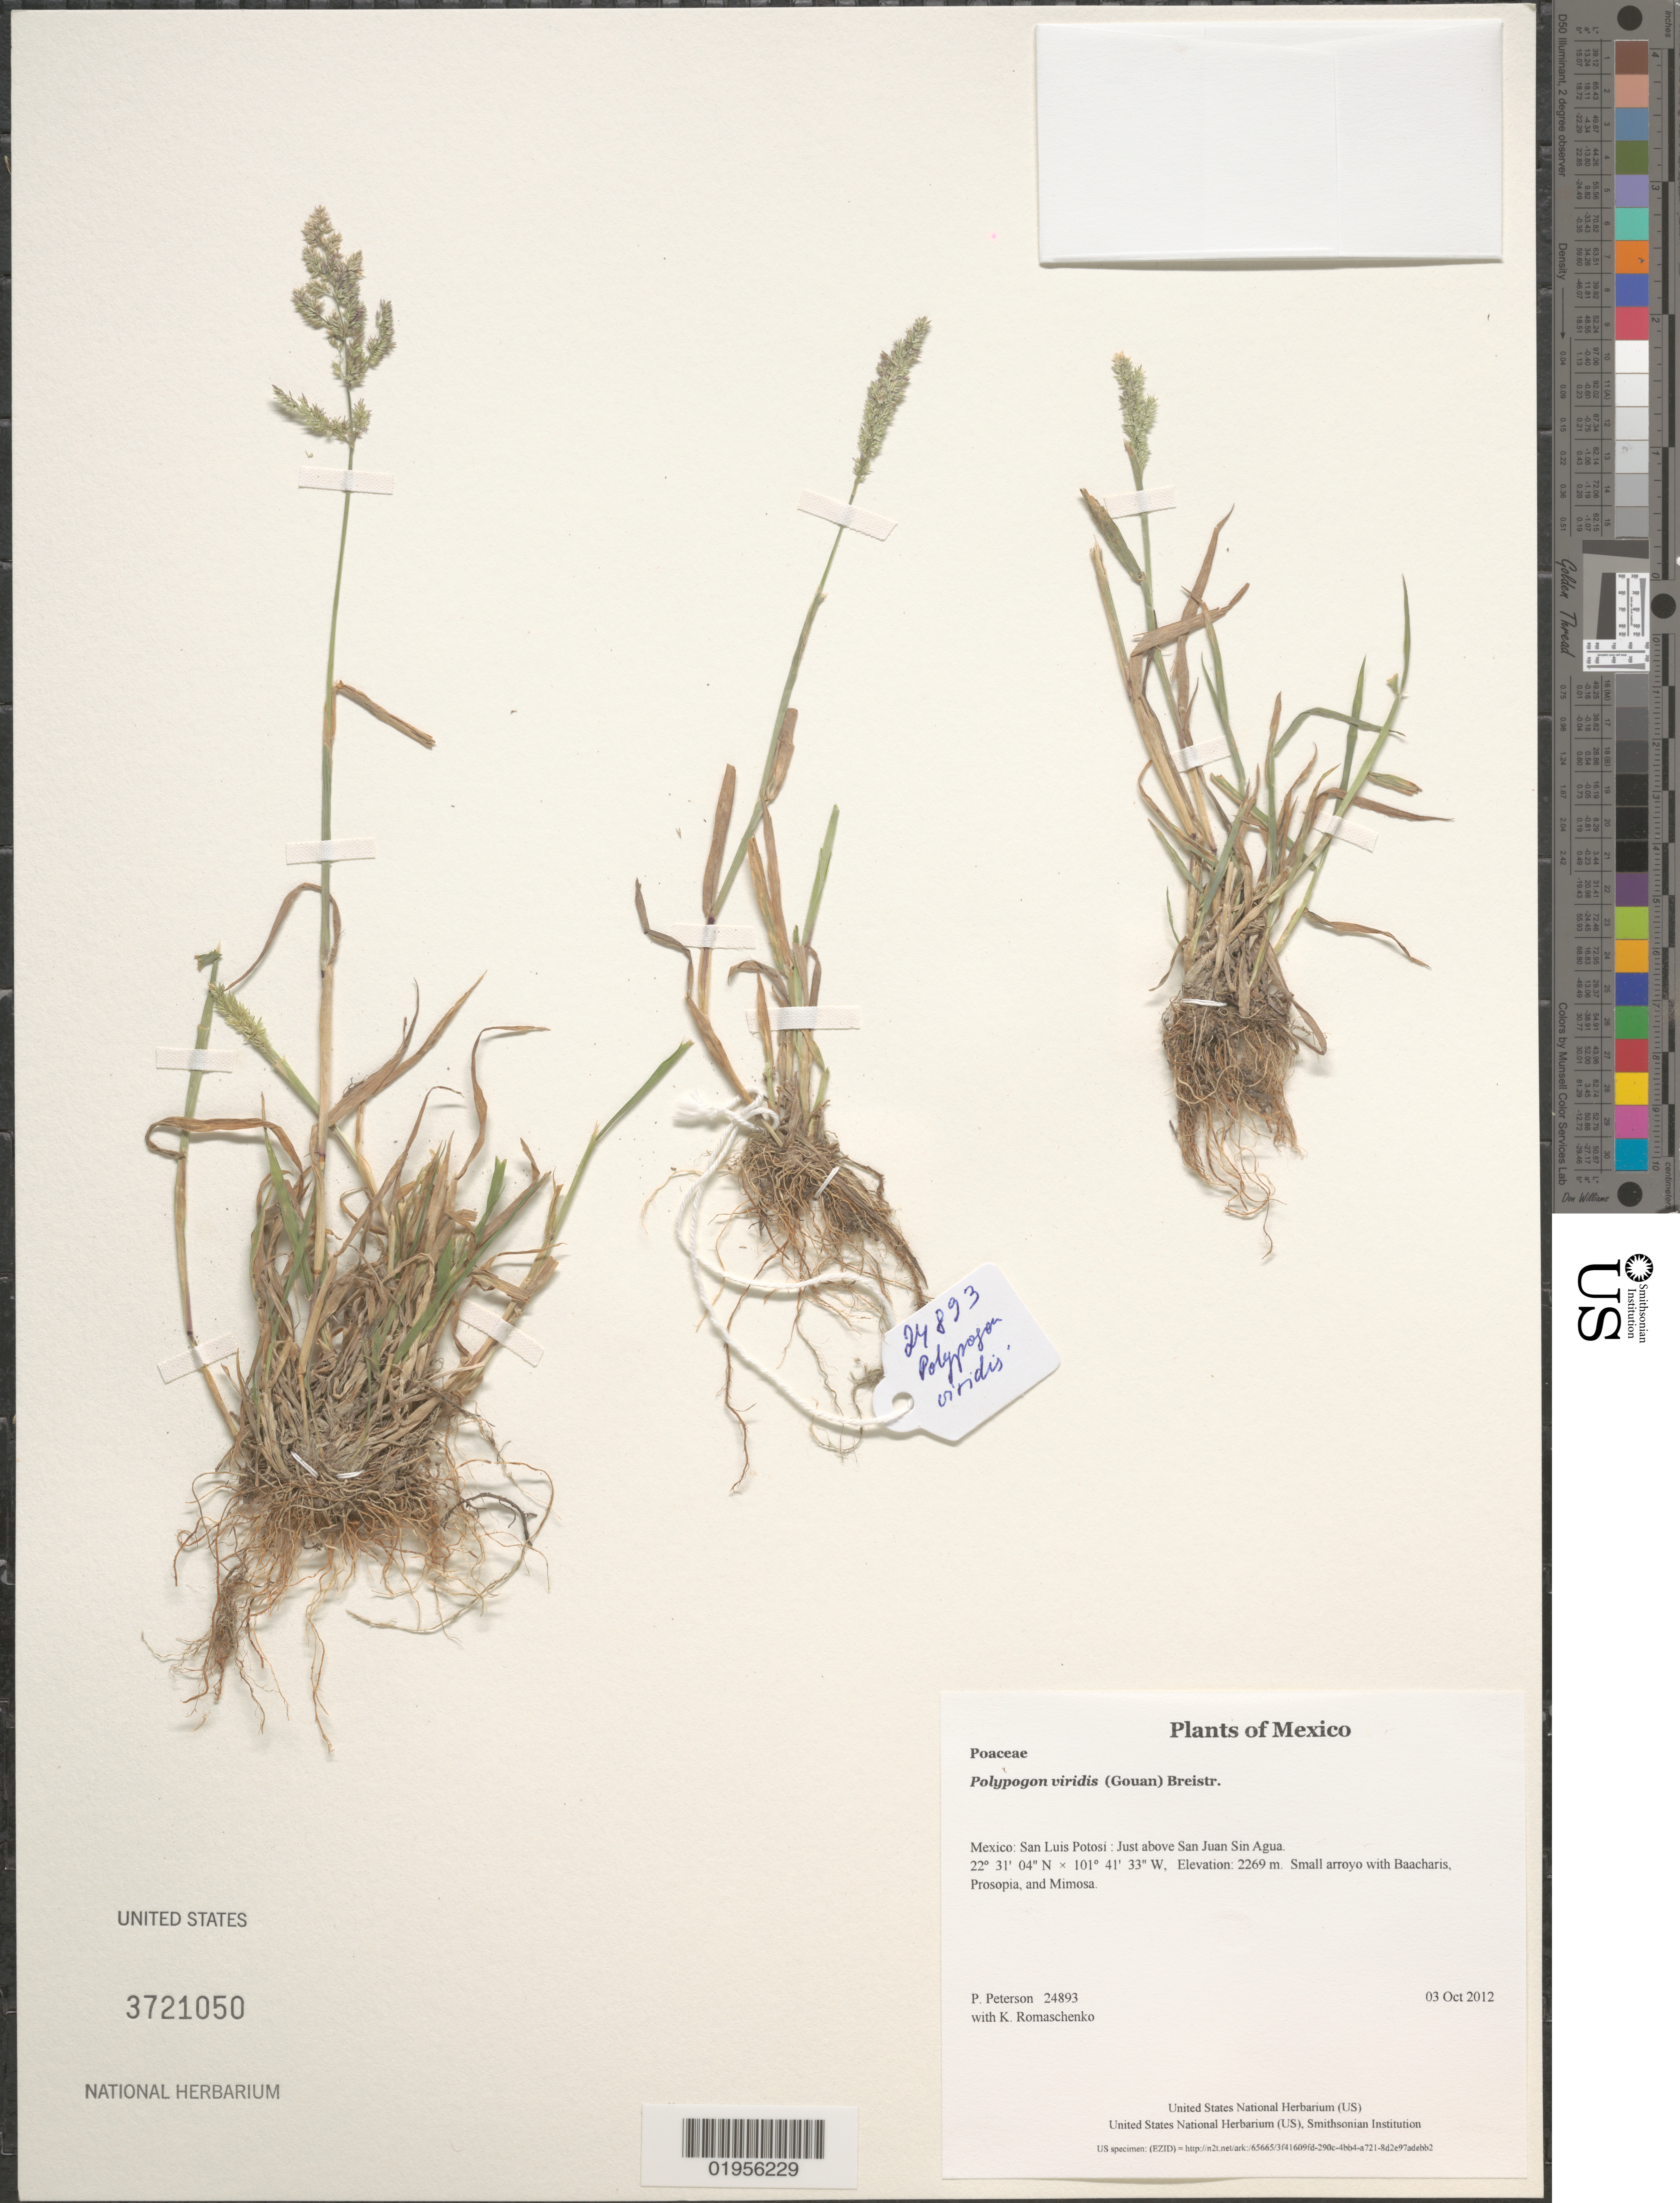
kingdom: Plantae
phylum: Tracheophyta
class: Liliopsida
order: Poales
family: Poaceae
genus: Polypogon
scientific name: Polypogon viridis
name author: (Gouan) Breistroffer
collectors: P. M. Peterson & K. Romaschenko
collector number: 24893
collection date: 2012-10-03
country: Mexico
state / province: San Luis Potosí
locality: Just above San Juan Sin Agua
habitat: Small arroyo with Baacharis, Prosopia, and Mimosa.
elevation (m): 2269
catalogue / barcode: US 3721050